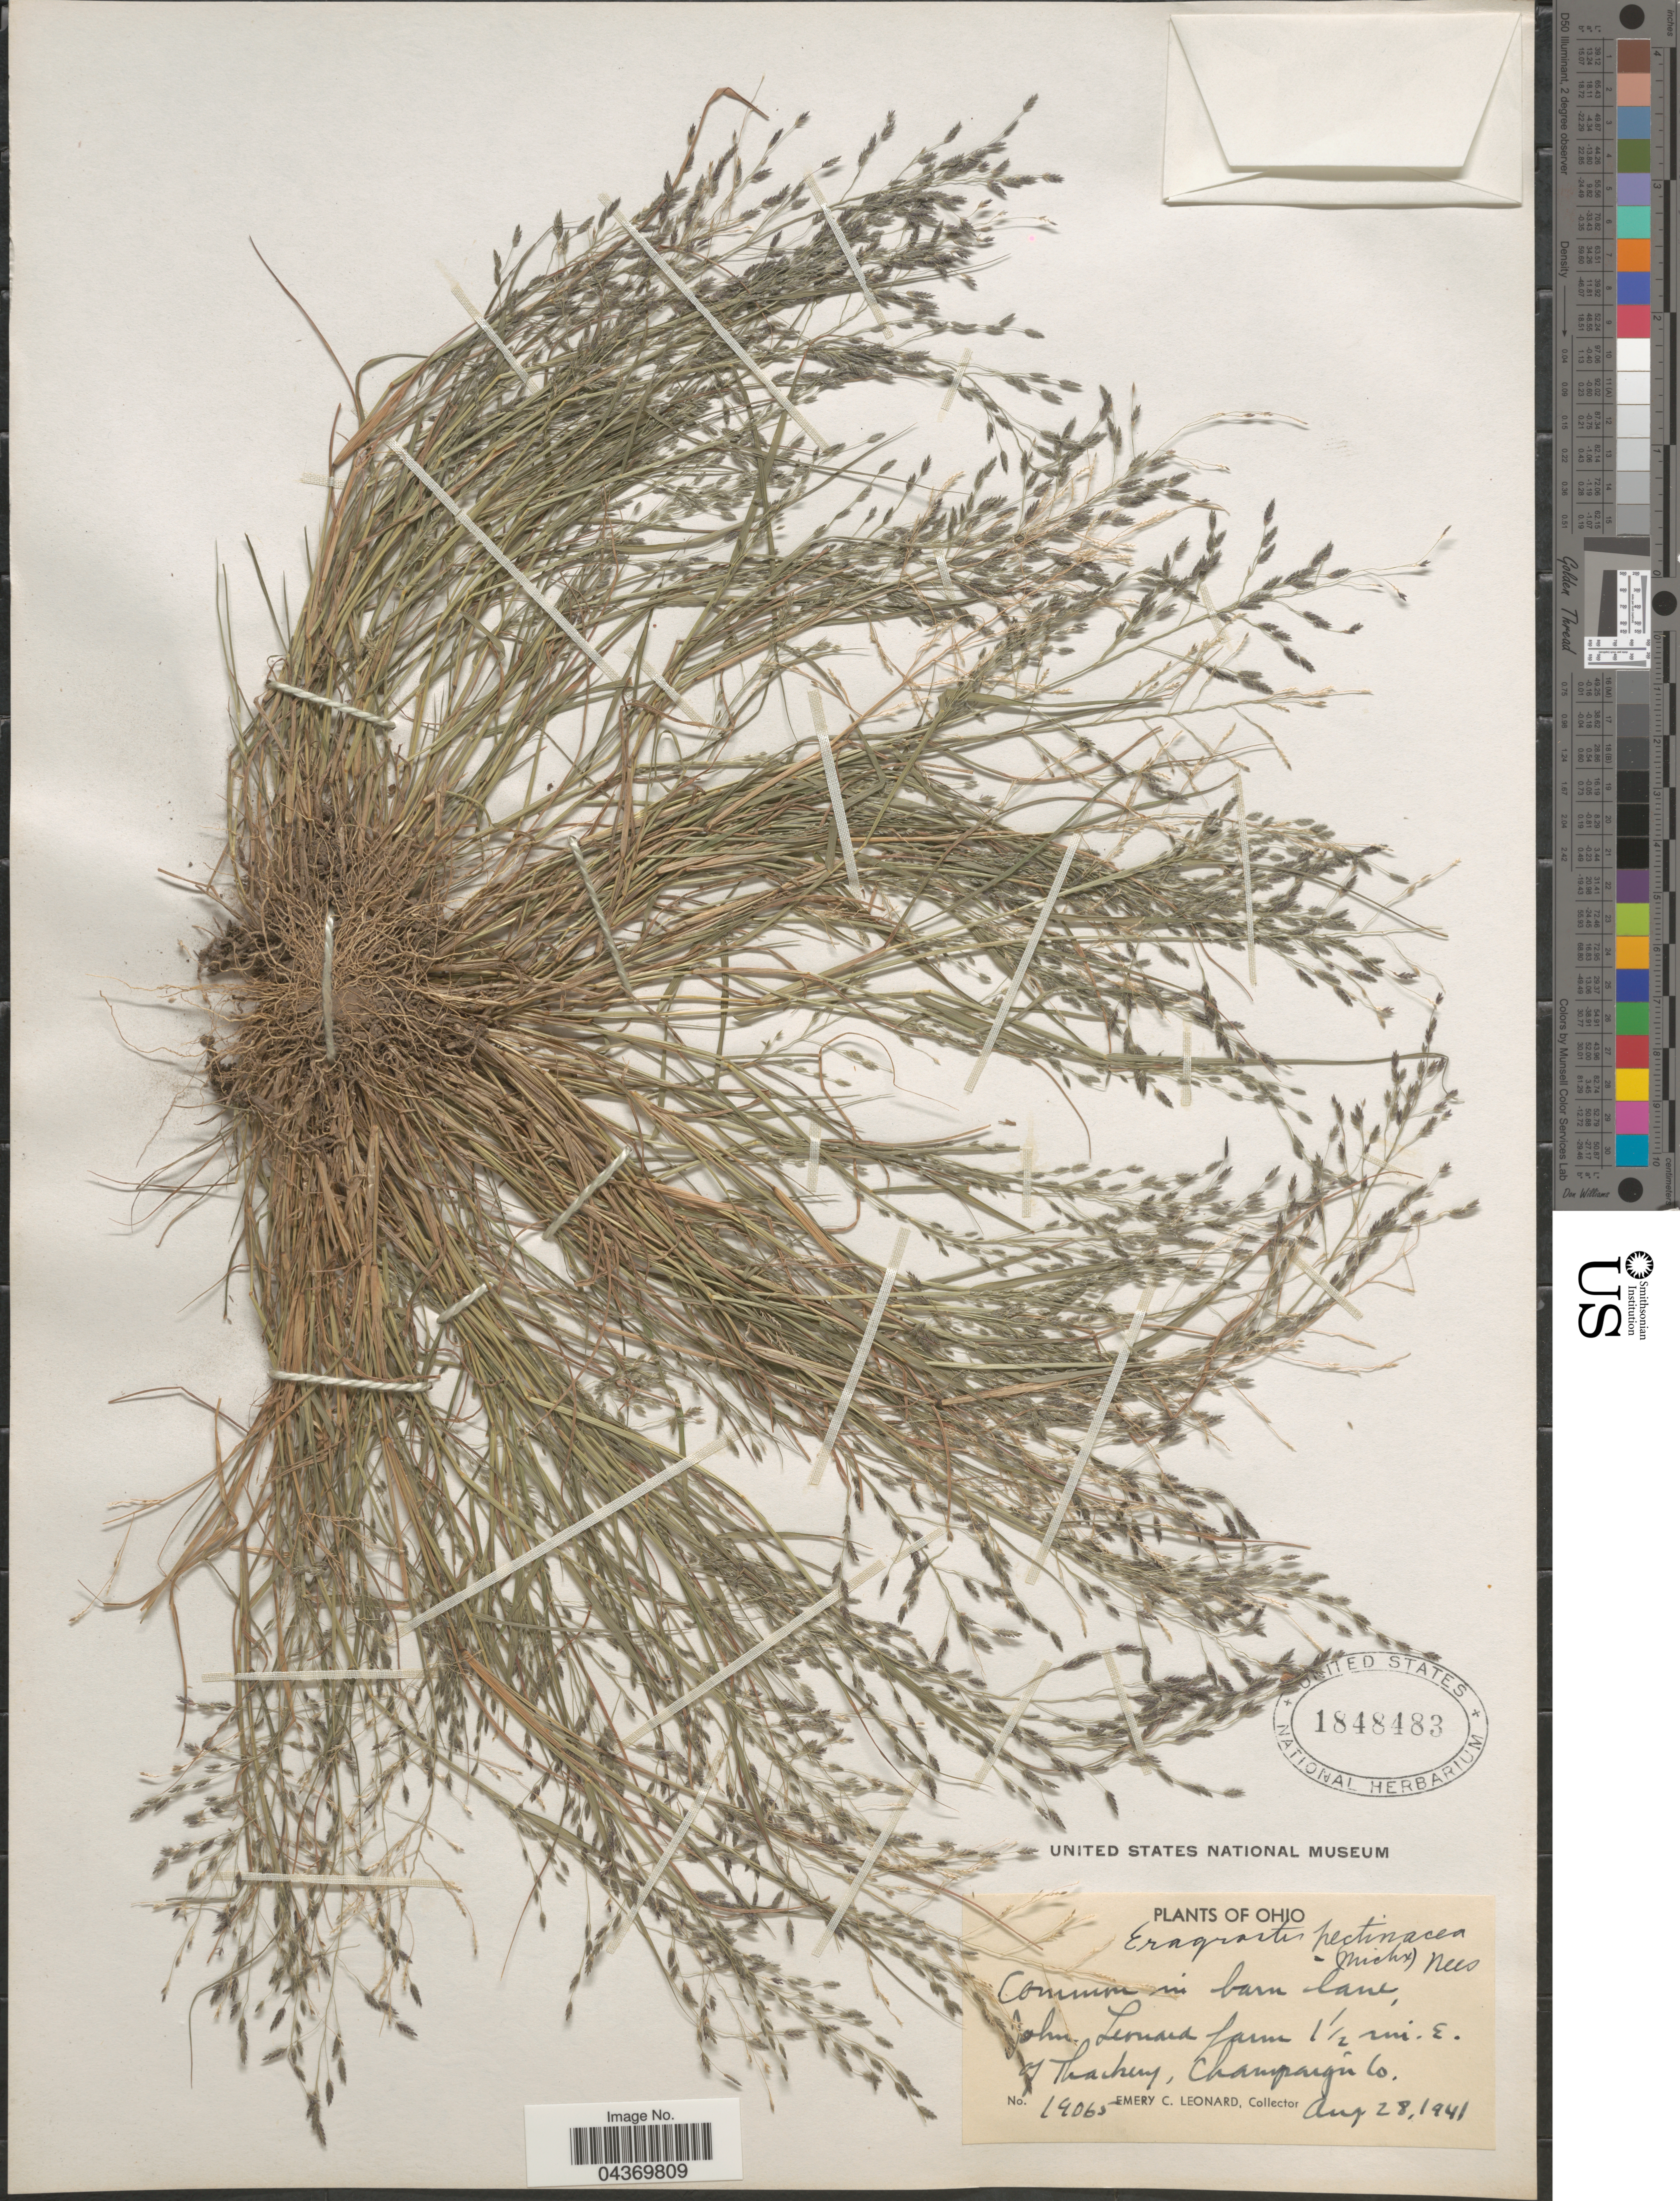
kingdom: Plantae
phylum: Tracheophyta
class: Liliopsida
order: Poales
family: Poaceae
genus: Eragrostis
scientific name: Eragrostis pectinacea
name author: (Michx.) Nees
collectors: E. C. Leonard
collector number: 19065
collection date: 1941-08-28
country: United States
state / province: Ohio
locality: In barn lane, John Leonard farm 1½ mi. E. of Thackery, Champaign Co.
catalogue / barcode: US 1848483